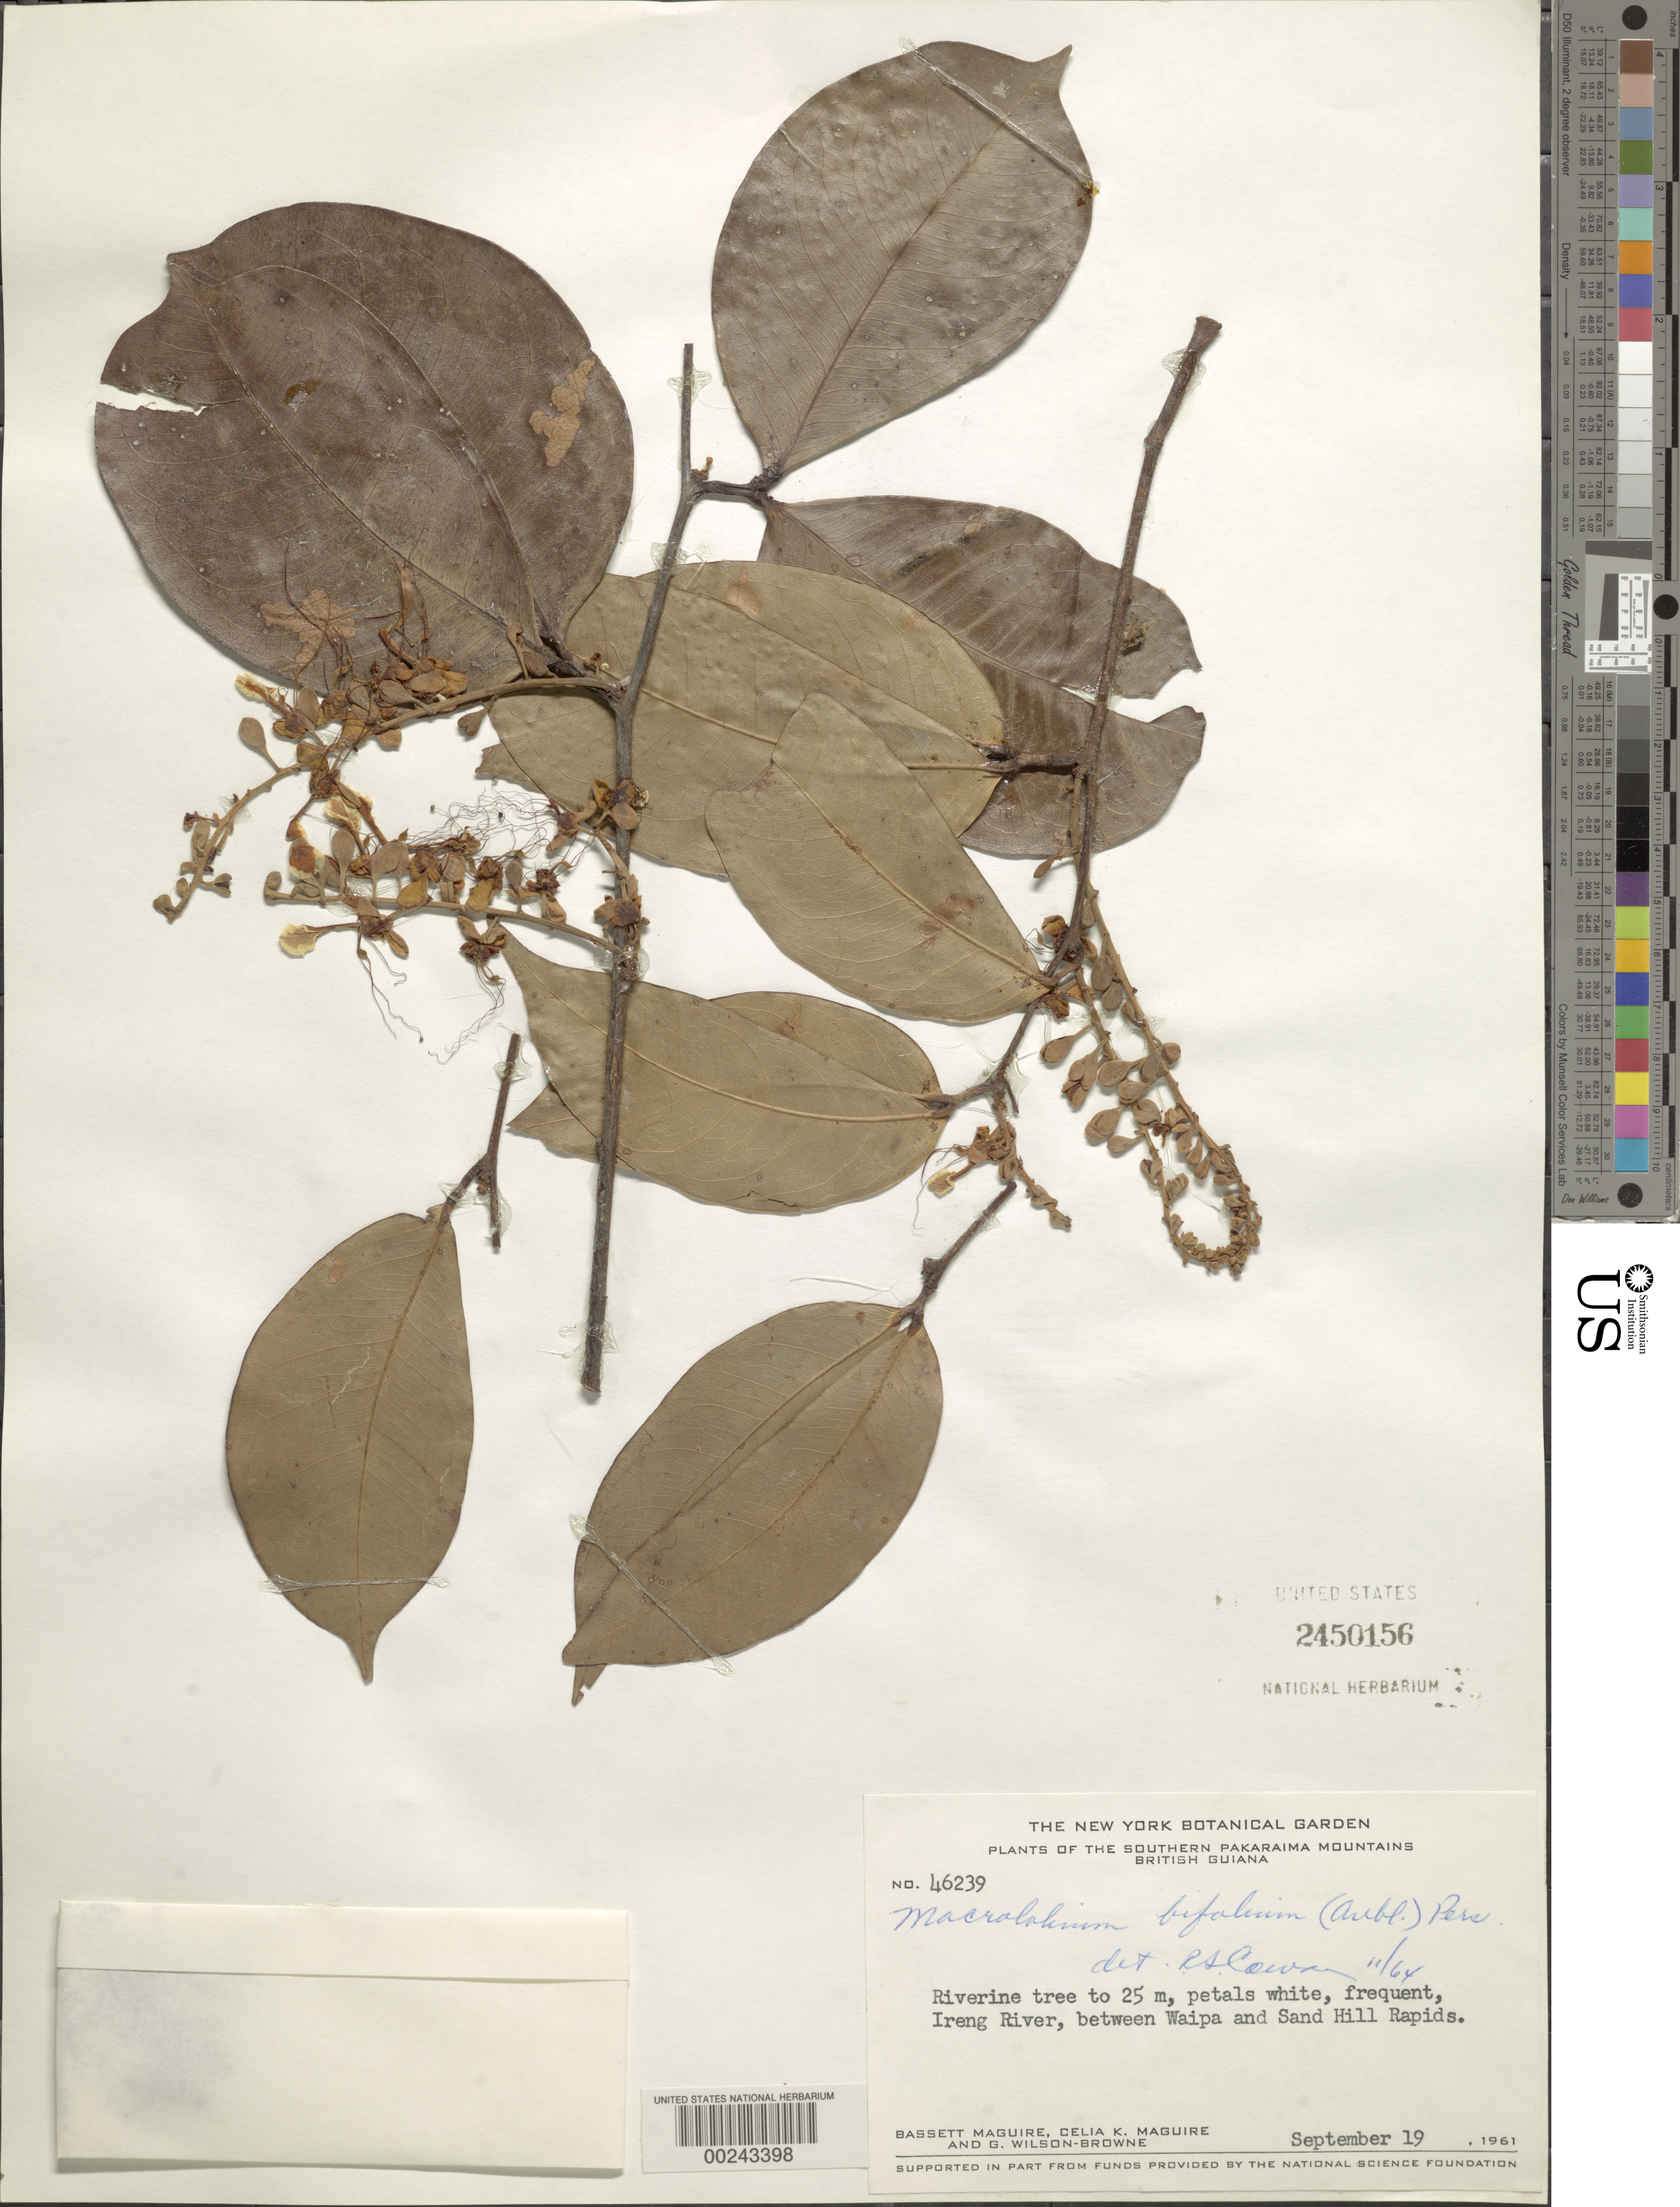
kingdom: Plantae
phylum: Tracheophyta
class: Magnoliopsida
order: Fabales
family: Fabaceae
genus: Macrolobium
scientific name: Macrolobium bifolium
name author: (Aubl.) Pers.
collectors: B. Maguire, C. K. Maguire & G. Wilson-Browne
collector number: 46239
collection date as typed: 19 Sep 1961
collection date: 1961-09-19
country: Guyana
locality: Ireng river, between waipa and sand hill rapids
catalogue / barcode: US 2450156